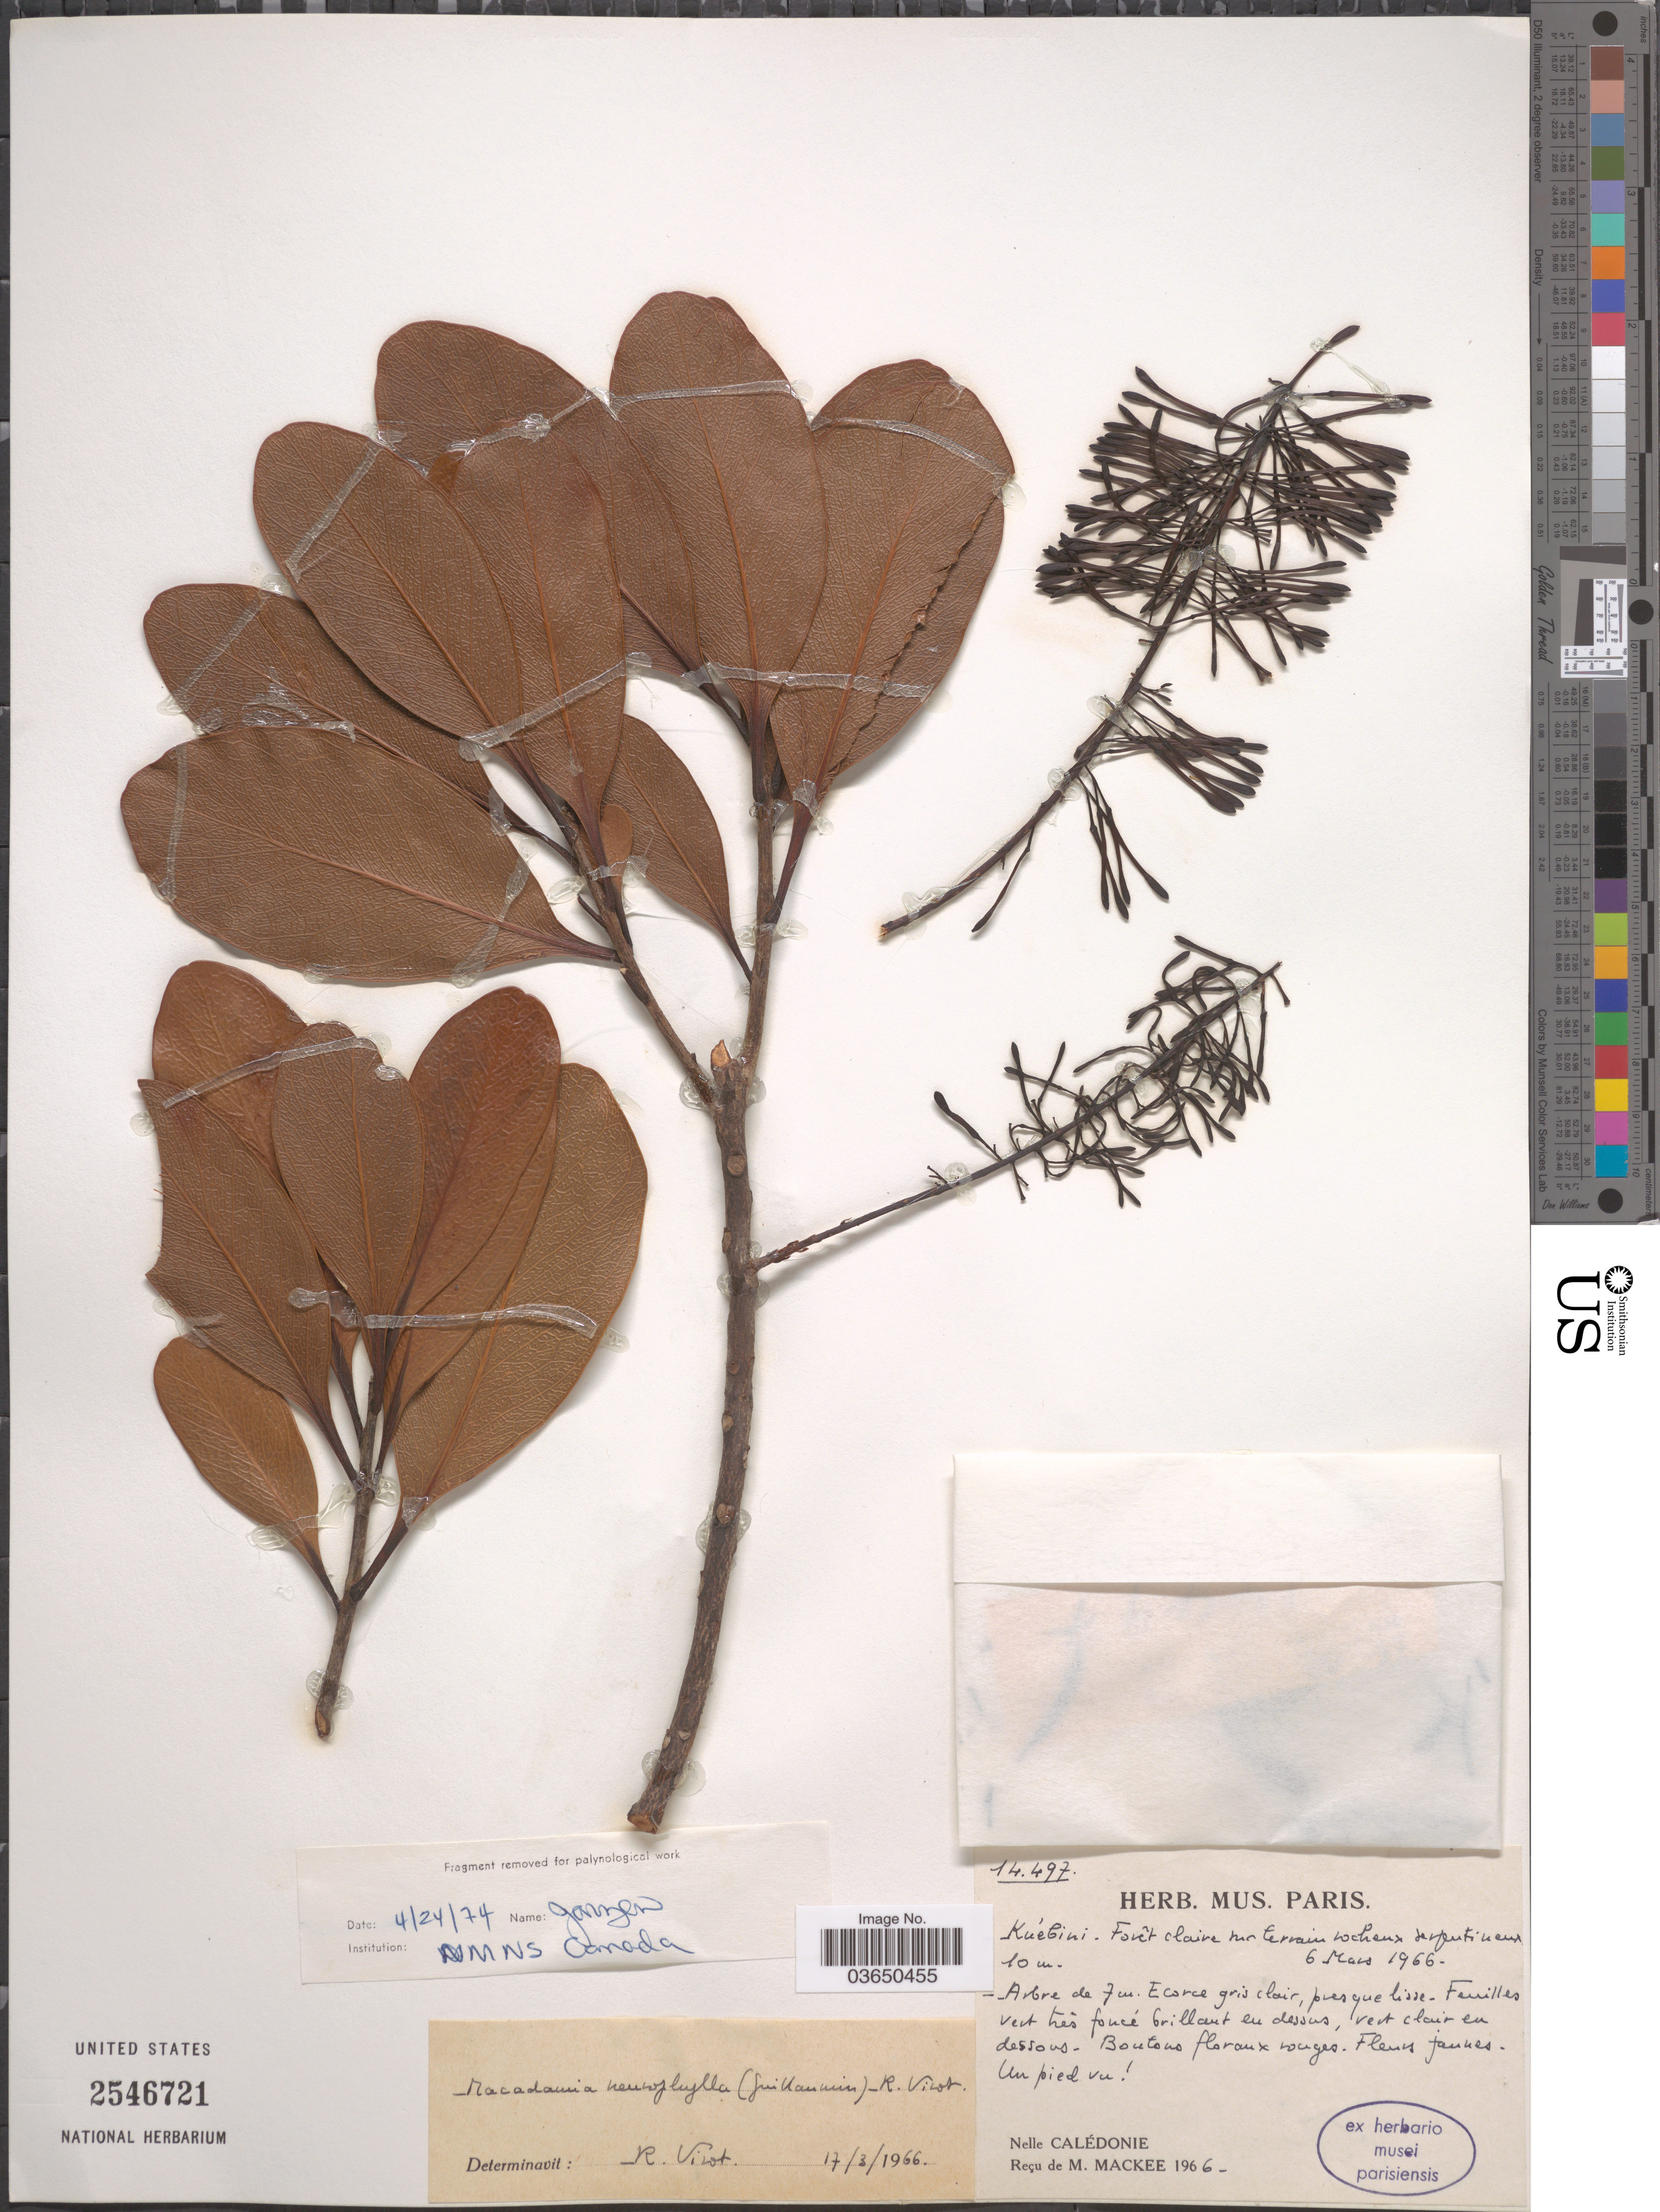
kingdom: Plantae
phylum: Tracheophyta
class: Magnoliopsida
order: Proteales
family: Proteaceae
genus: Macadamia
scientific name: Macadamia neurophylla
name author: (Guillaumin) R. Virot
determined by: Strong, Mark T., (BOT), Smithsonian Institution - National Museum of Natural History (UNITED STATES)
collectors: M. Mackee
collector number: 14497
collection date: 1966-03-06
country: New Caledonia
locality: Kuébini. Nelle Calédonie.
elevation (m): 10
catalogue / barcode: US 2546721